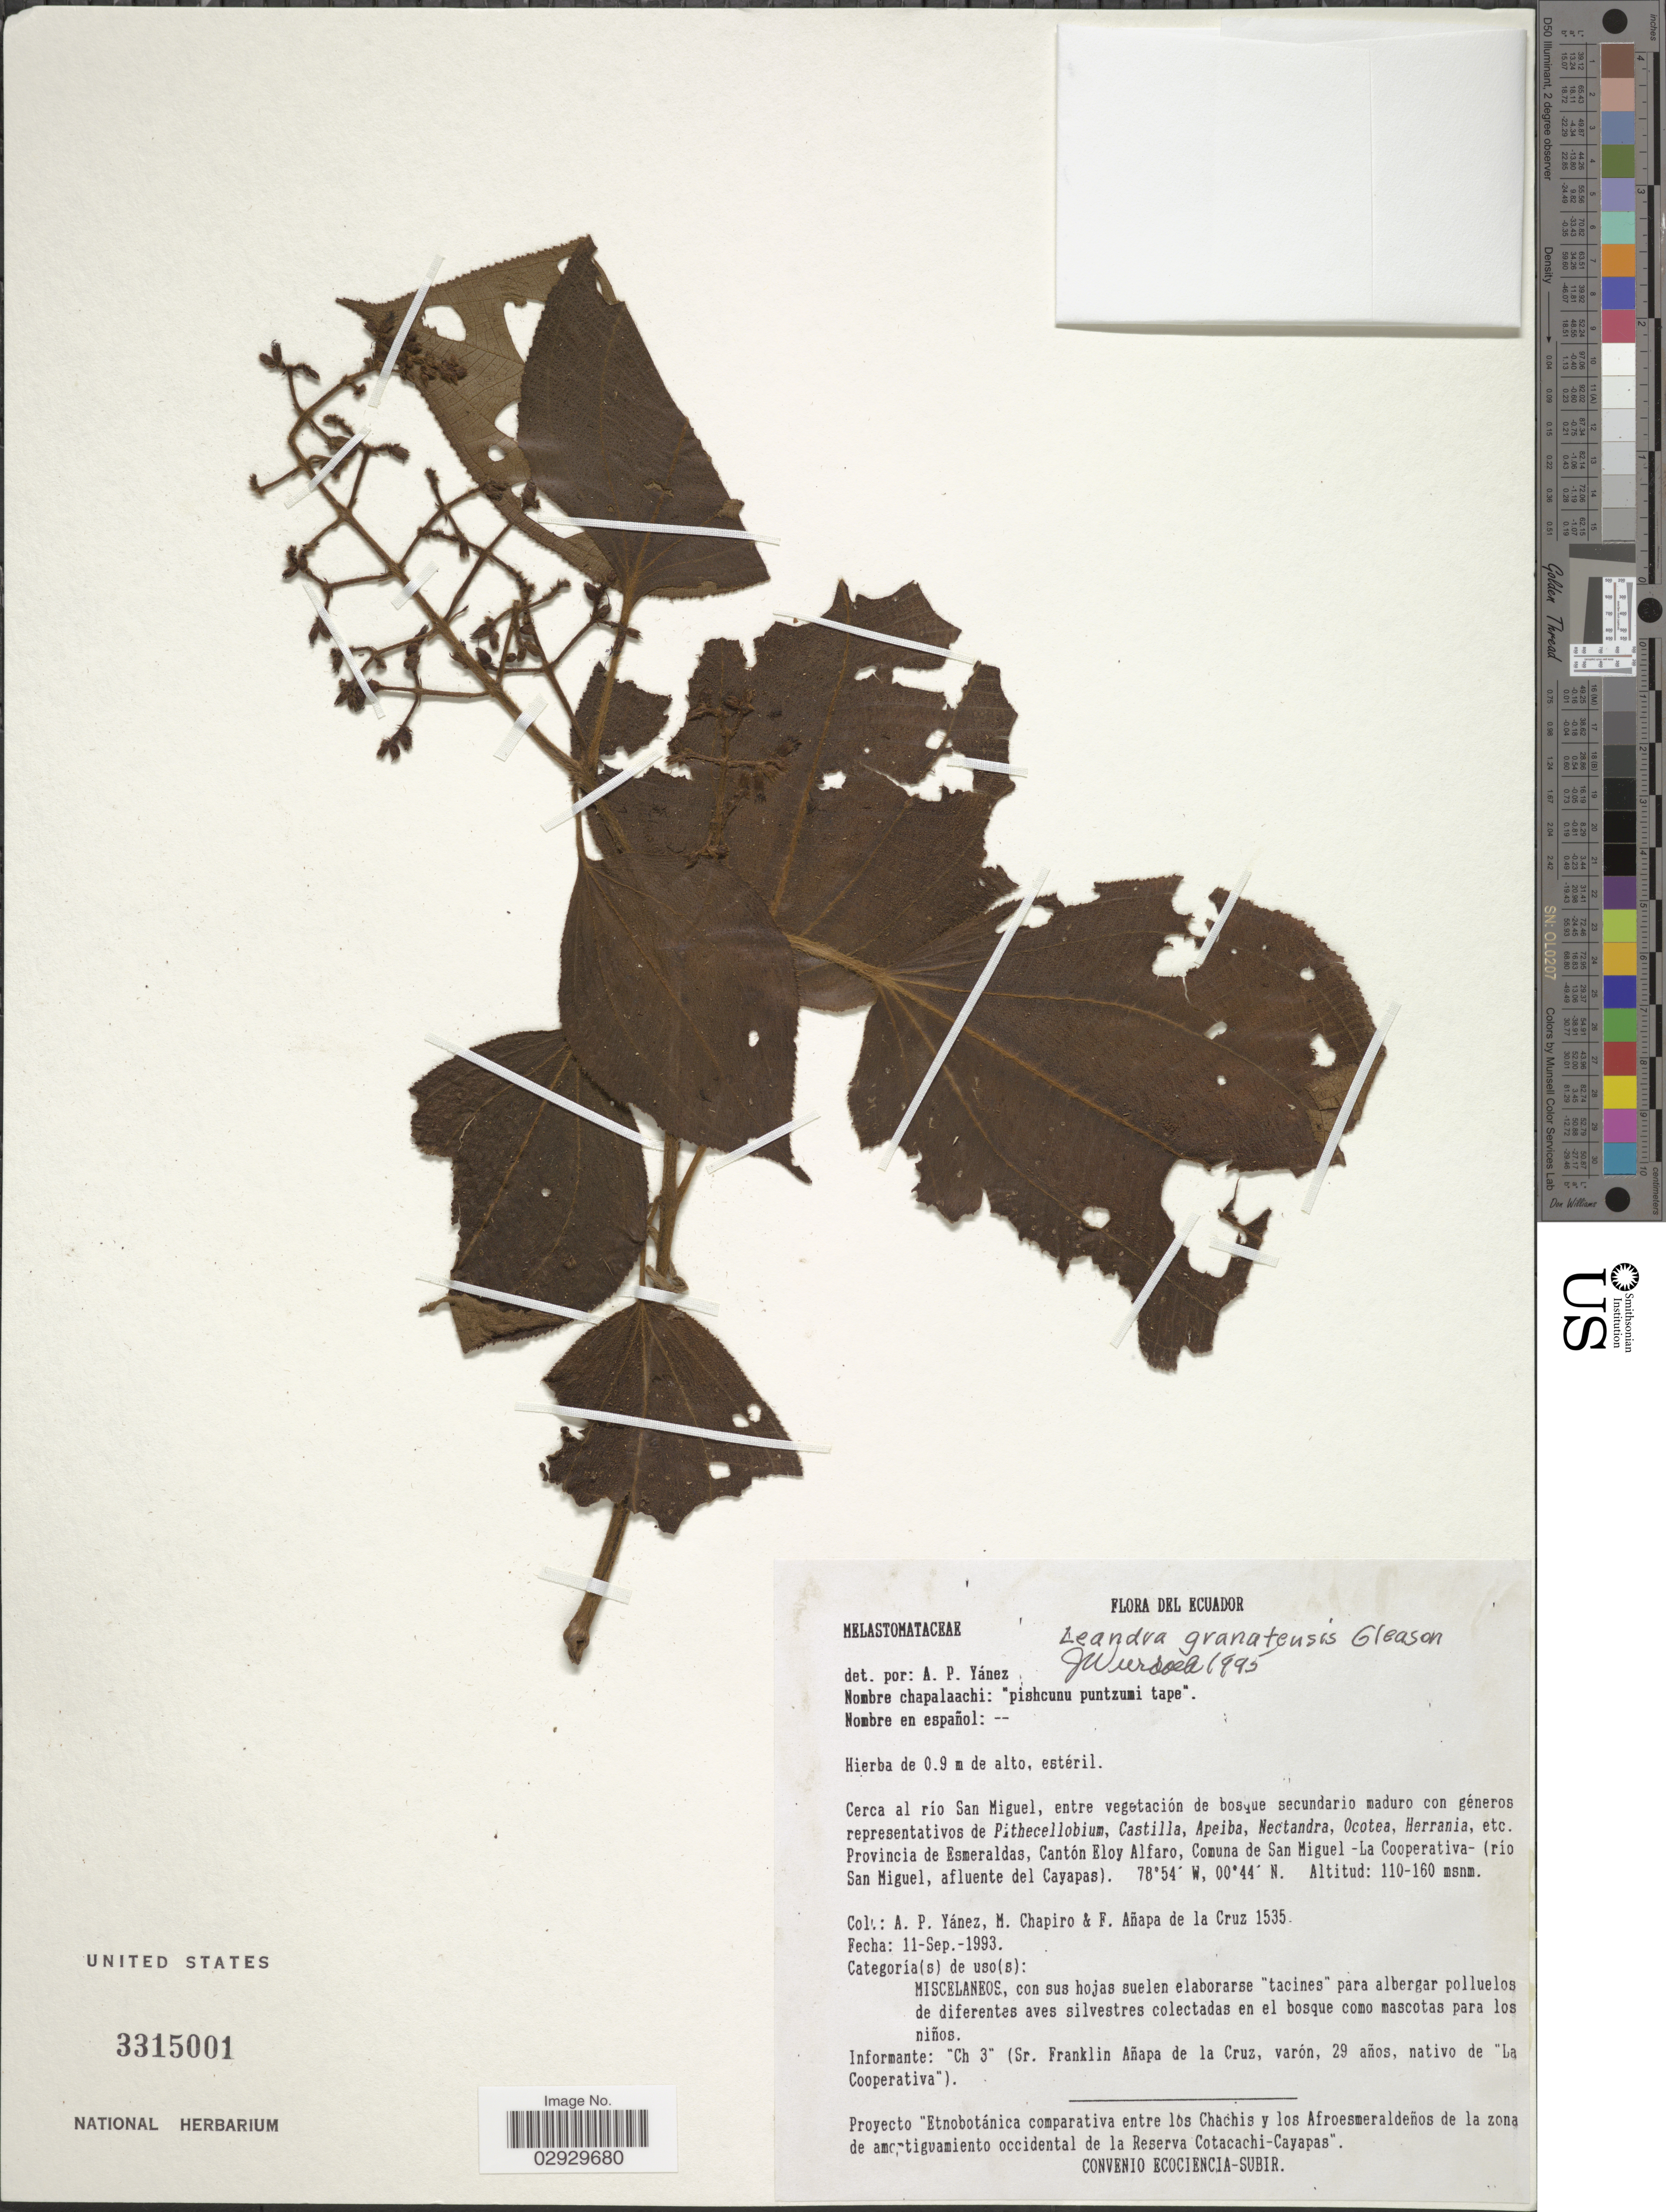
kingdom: Plantae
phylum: Tracheophyta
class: Magnoliopsida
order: Myrtales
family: Melastomataceae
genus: Leandra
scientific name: Leandra granatensis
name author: Gleason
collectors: A. Yánez, M. Chapiro & F. Añapa de la Cruz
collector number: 1535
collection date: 1993-09-11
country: Ecuador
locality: Cerca al río San Miguel.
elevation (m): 110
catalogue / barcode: US 3315001